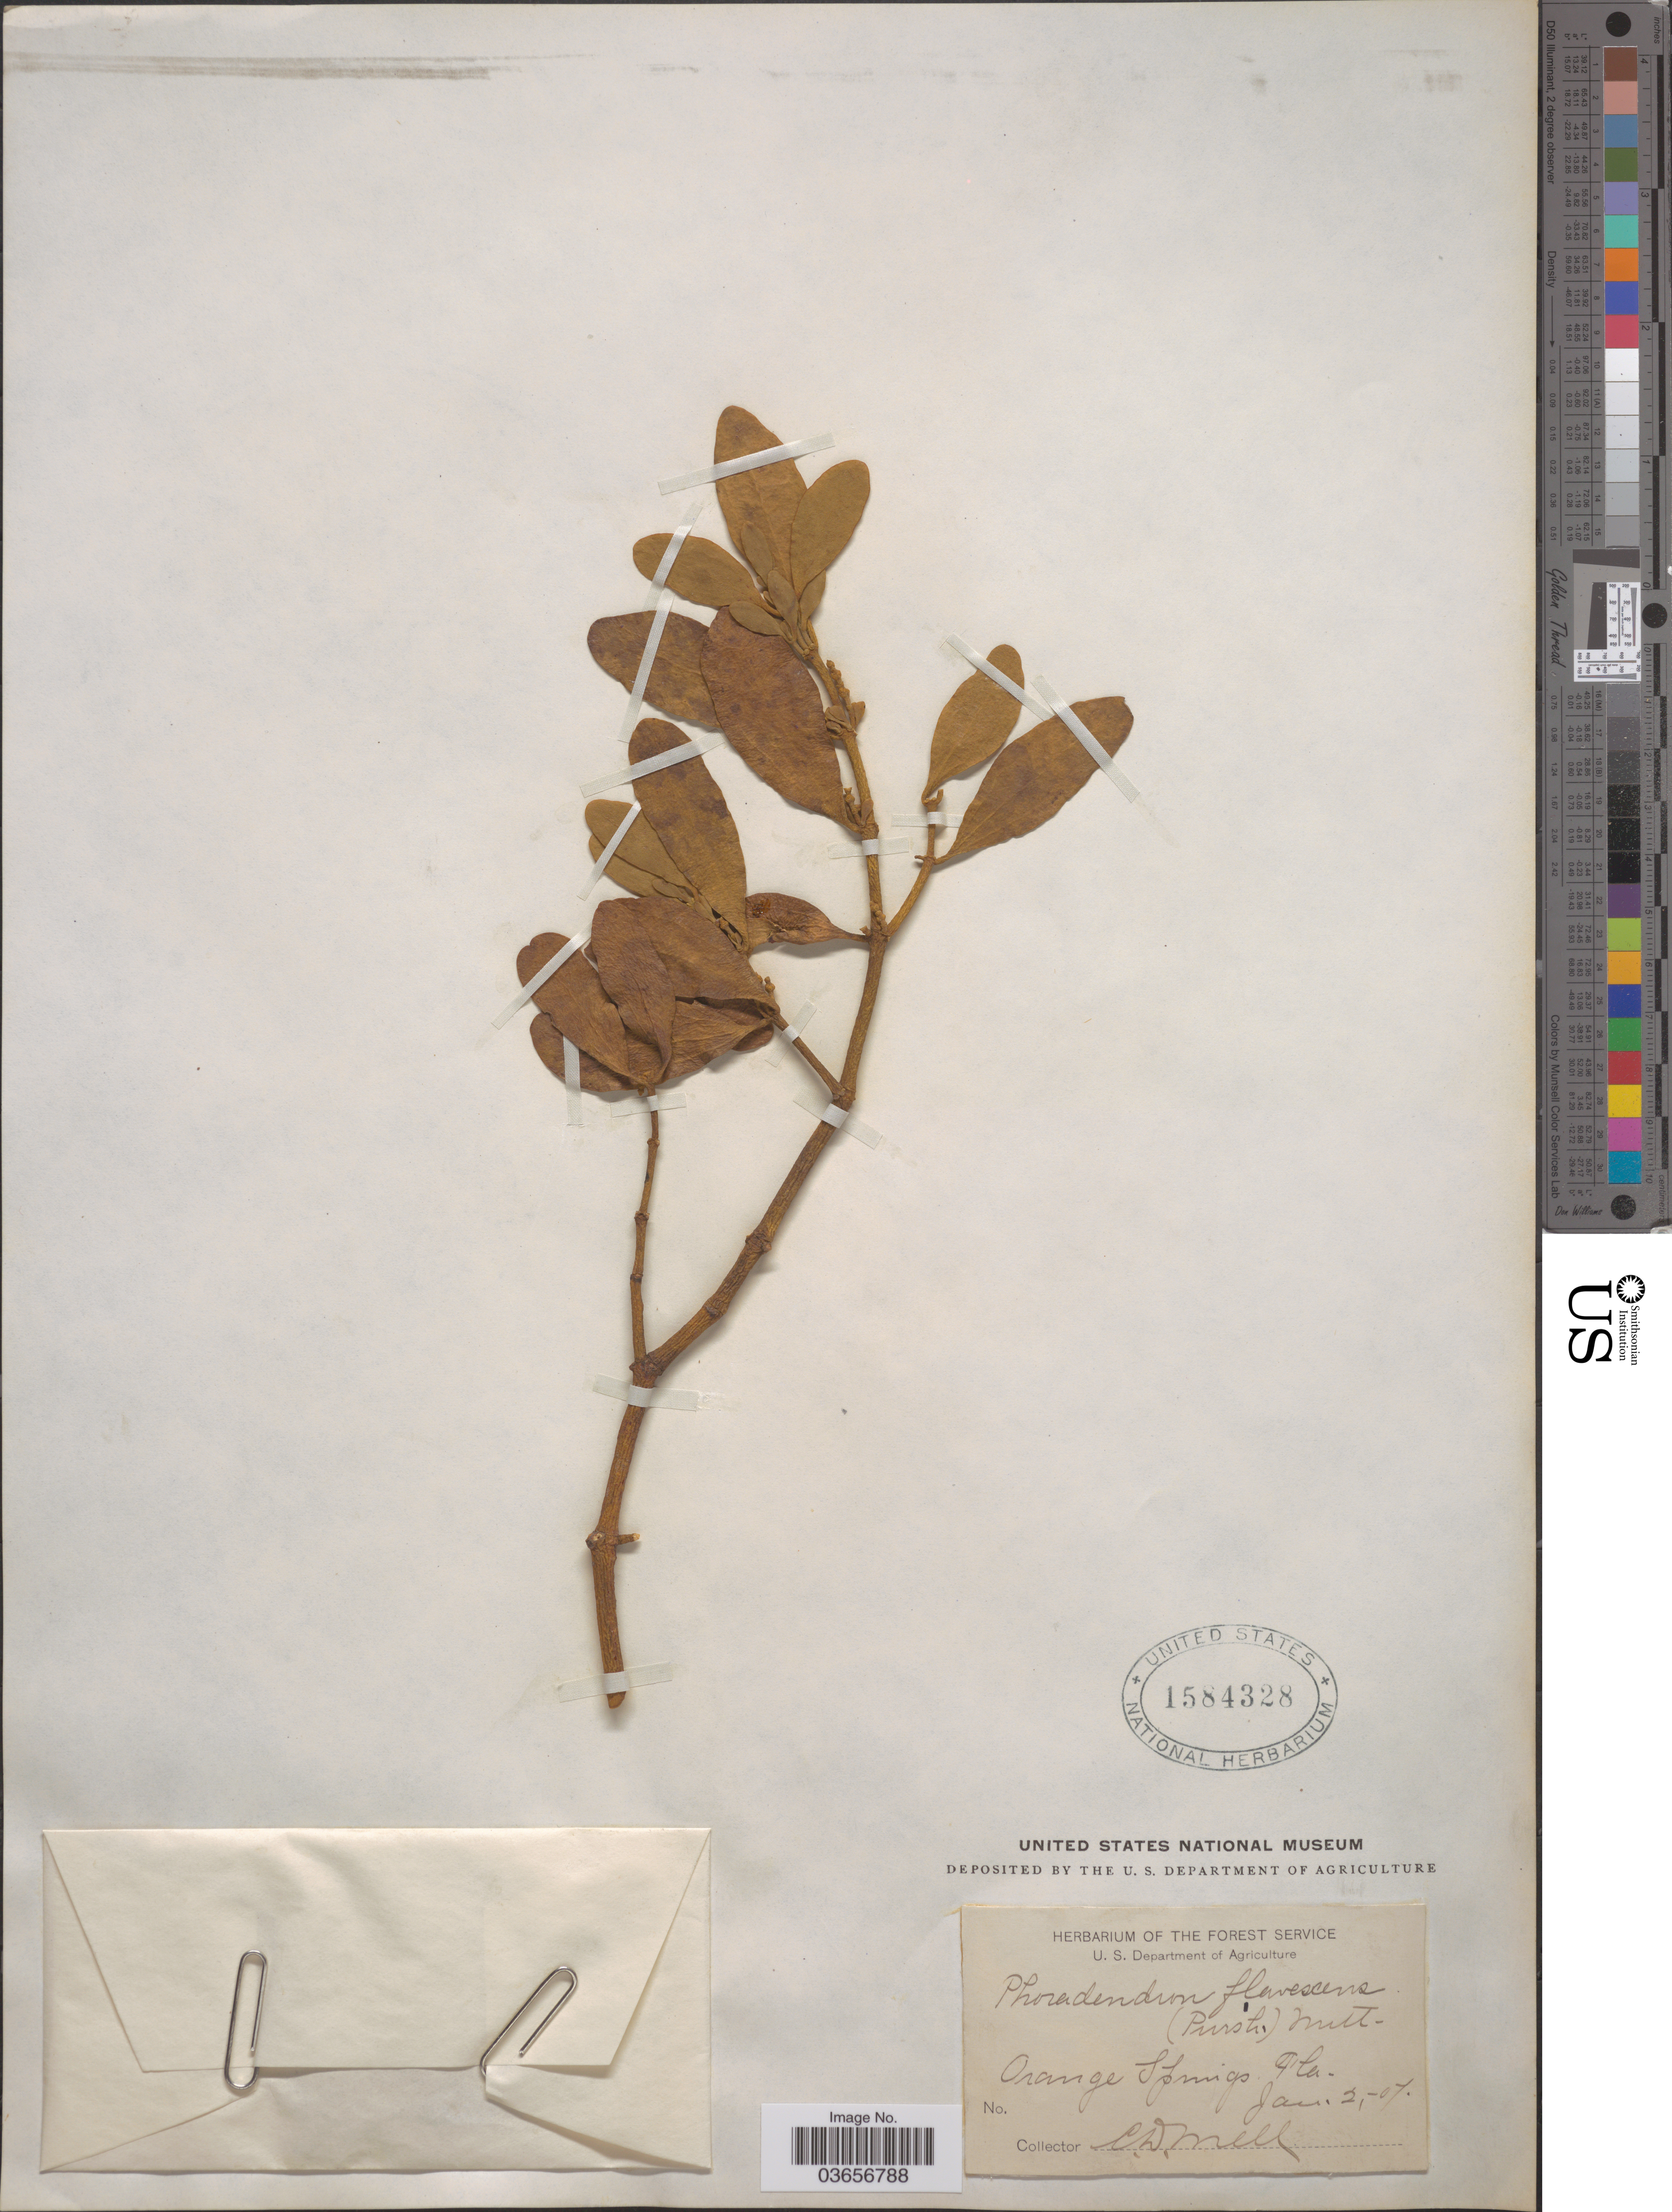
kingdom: Plantae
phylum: Tracheophyta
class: Magnoliopsida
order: Santalales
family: Viscaceae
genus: Phoradendron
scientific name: Phoradendron flavescens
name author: Nutt.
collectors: C. D. Mell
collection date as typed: Transcribed d/m/y: 2/1/7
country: United States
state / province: Florida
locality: Orange Springs.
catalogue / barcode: US 1584328